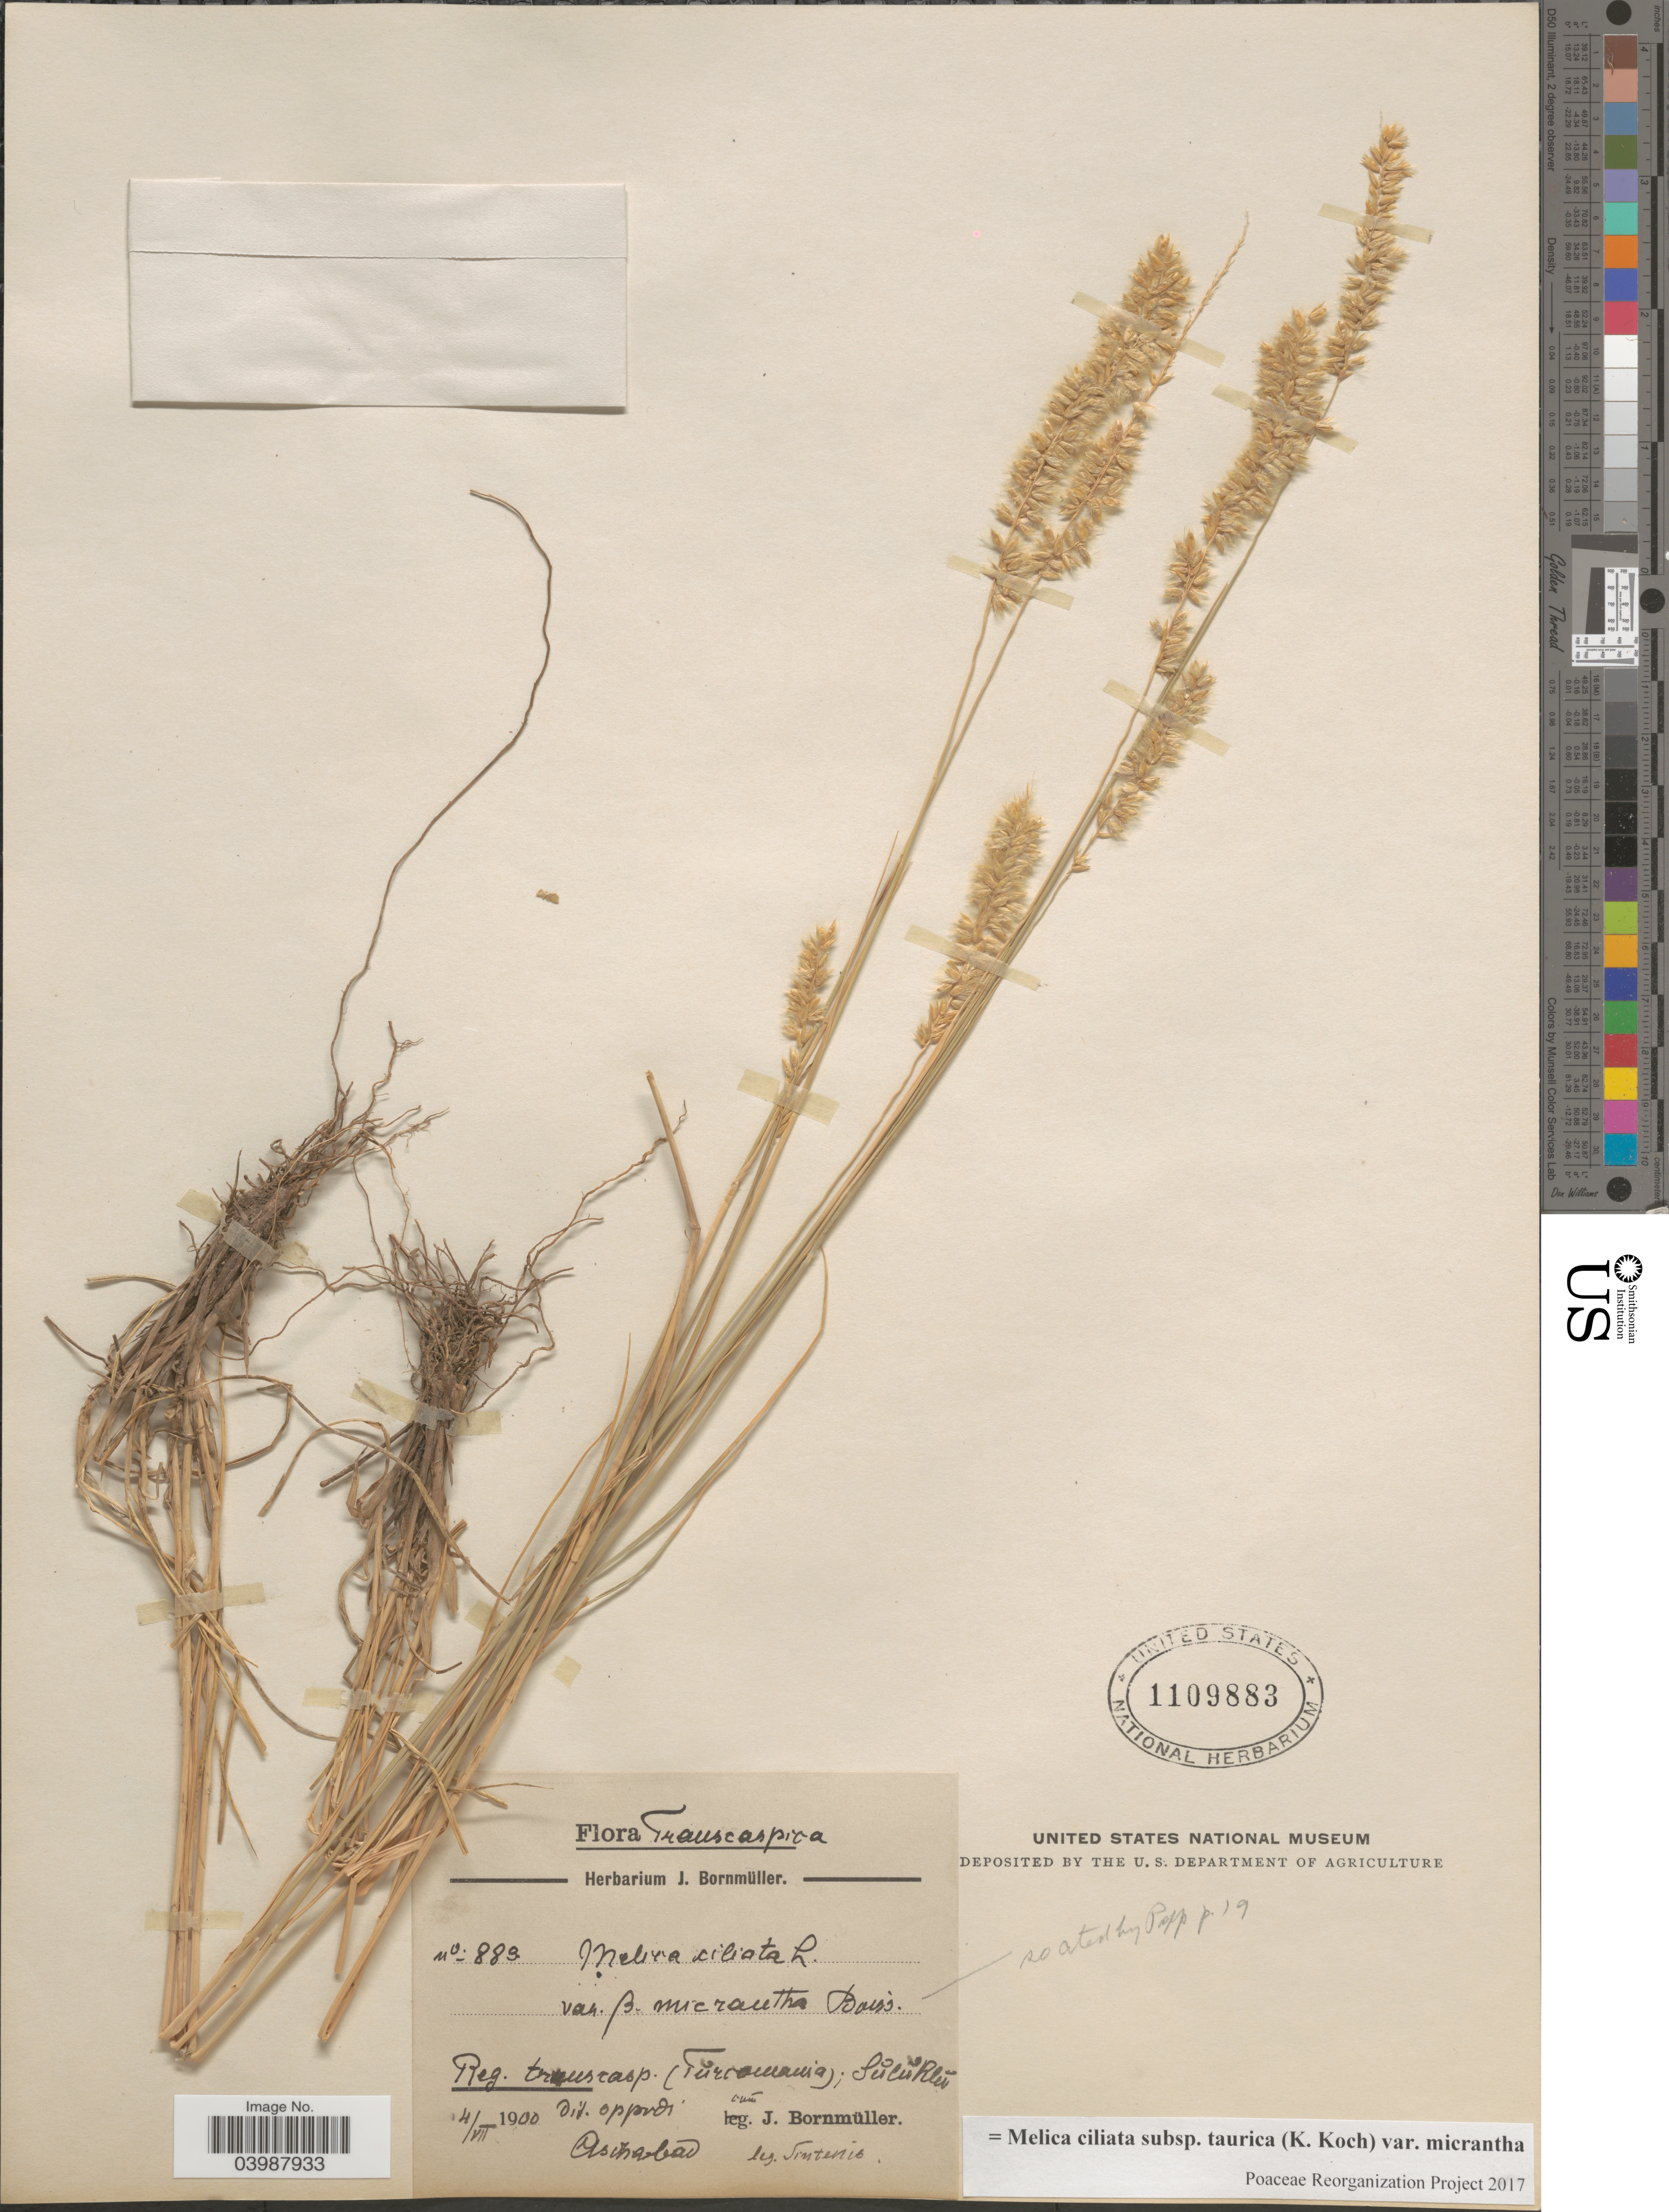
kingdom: Plantae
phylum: Tracheophyta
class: Liliopsida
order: Poales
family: Poaceae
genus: Melica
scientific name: Melica ciliata subsp. taurica var. micrantha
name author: (K. Koch)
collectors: -. Sintenis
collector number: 883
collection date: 1900-07-04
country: Turkmenistan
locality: Transcaspica. Reg. transcasp. (Turcomania); Sůcrlū. [interpreted] Aschabad.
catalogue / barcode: US 1109883